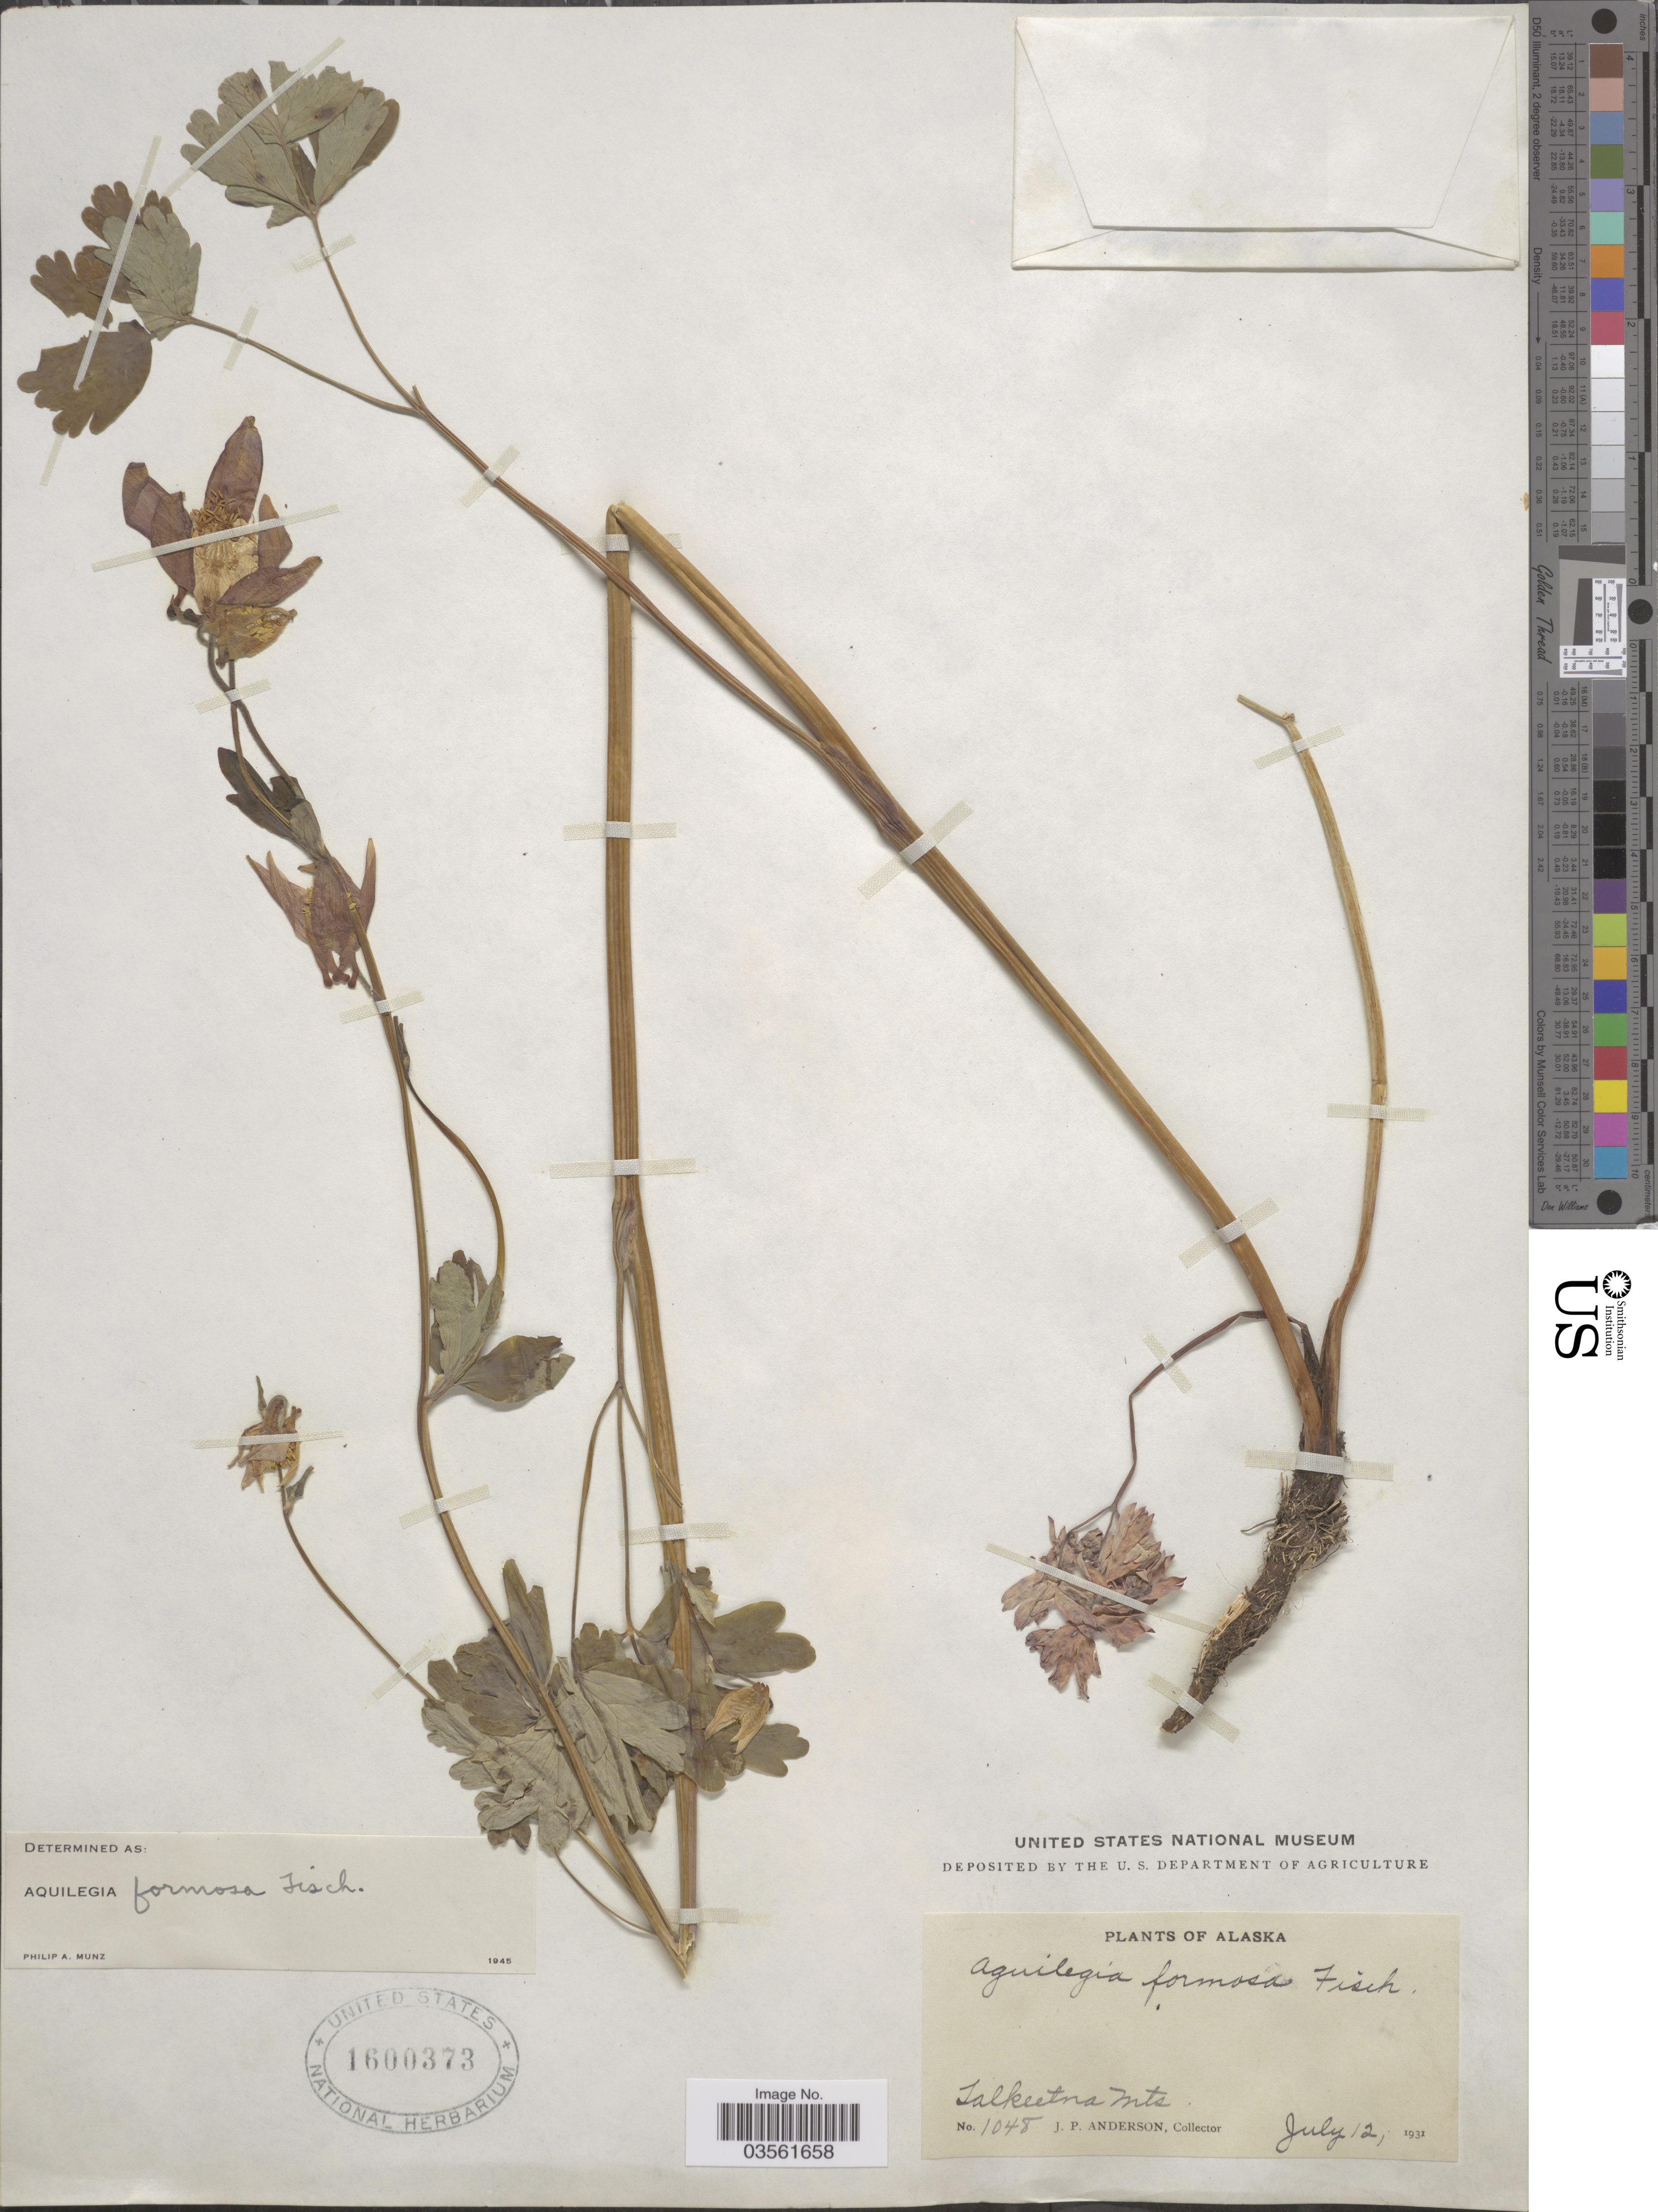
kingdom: Plantae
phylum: Tracheophyta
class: Magnoliopsida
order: Ranunculales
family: Ranunculaceae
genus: Aquilegia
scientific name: Aquilegia formosa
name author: Fisch. ex DC.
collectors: J. P. Anderson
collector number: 1048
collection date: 1931-07-12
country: United States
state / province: Alaska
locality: Salkeetna Mts.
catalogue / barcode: US 1600373